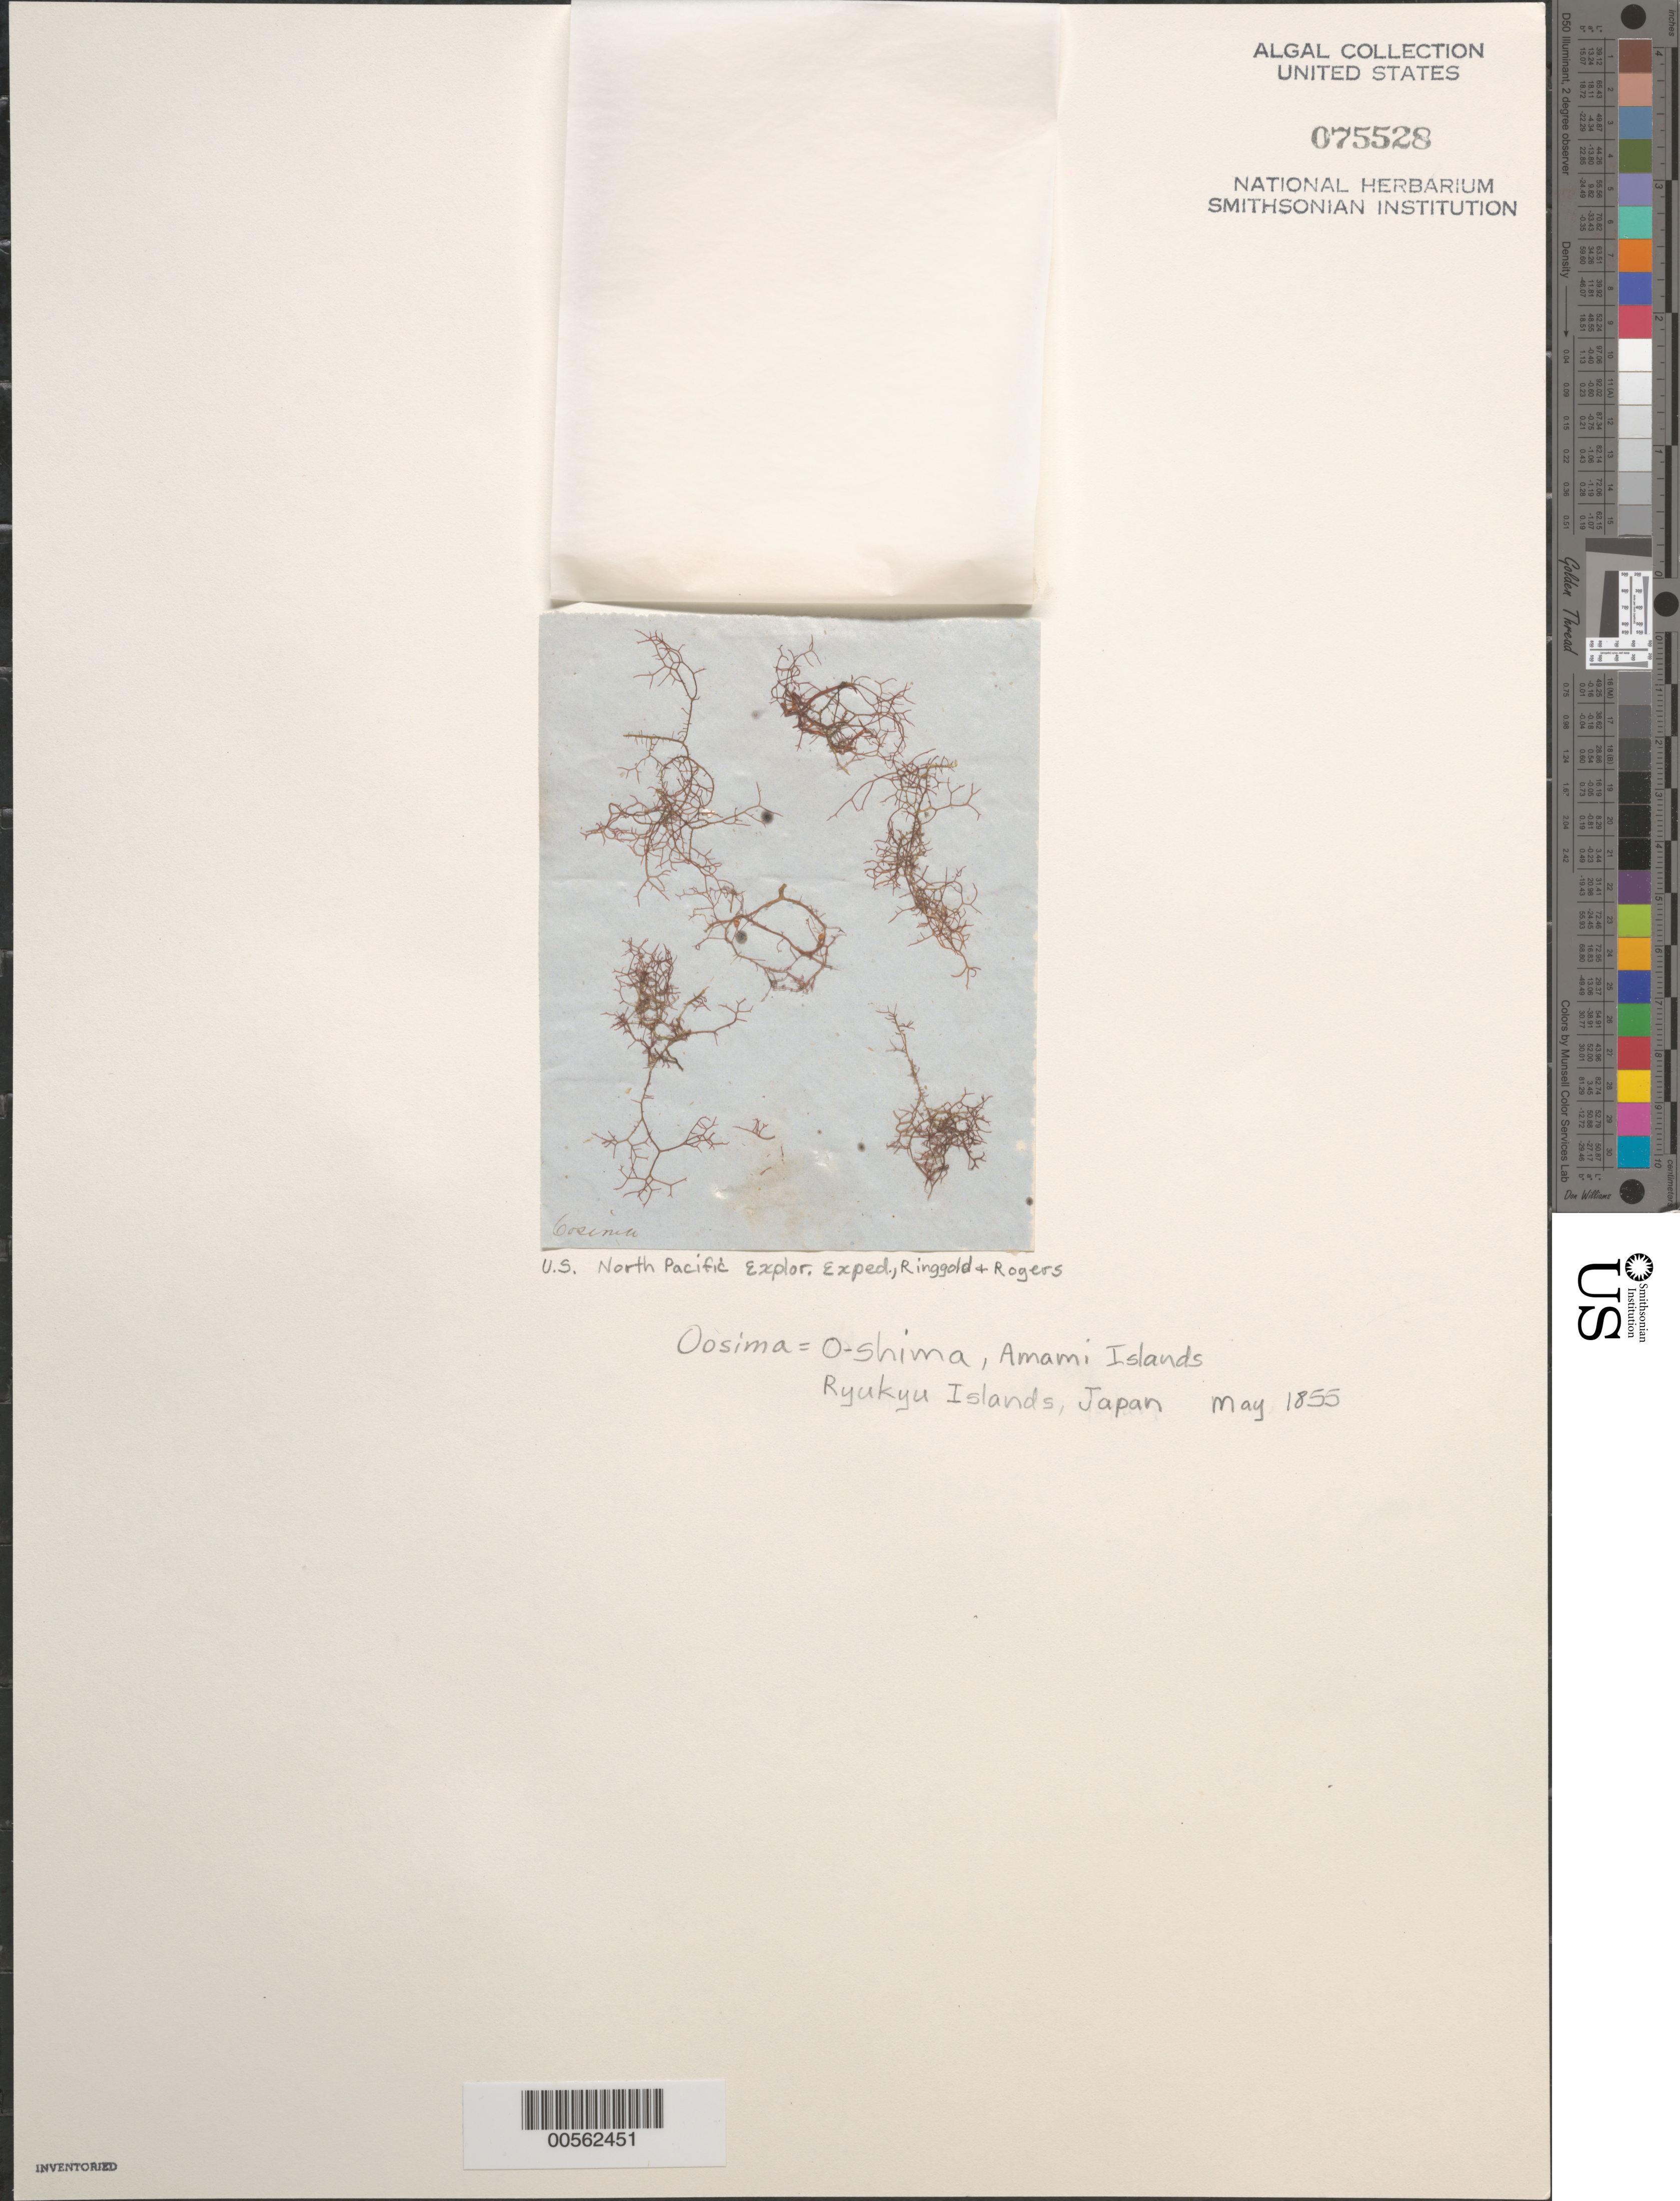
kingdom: Plantae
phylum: Rhodophyta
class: Florideophyceae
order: Gigartinales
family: Cystocloniaceae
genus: Hypnea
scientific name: Hypnea pannosa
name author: J. Agardh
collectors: C. Wright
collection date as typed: May 1855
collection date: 1855-05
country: Japan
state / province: Kagosima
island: Amami Oshima (Oosima)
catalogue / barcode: US 75528